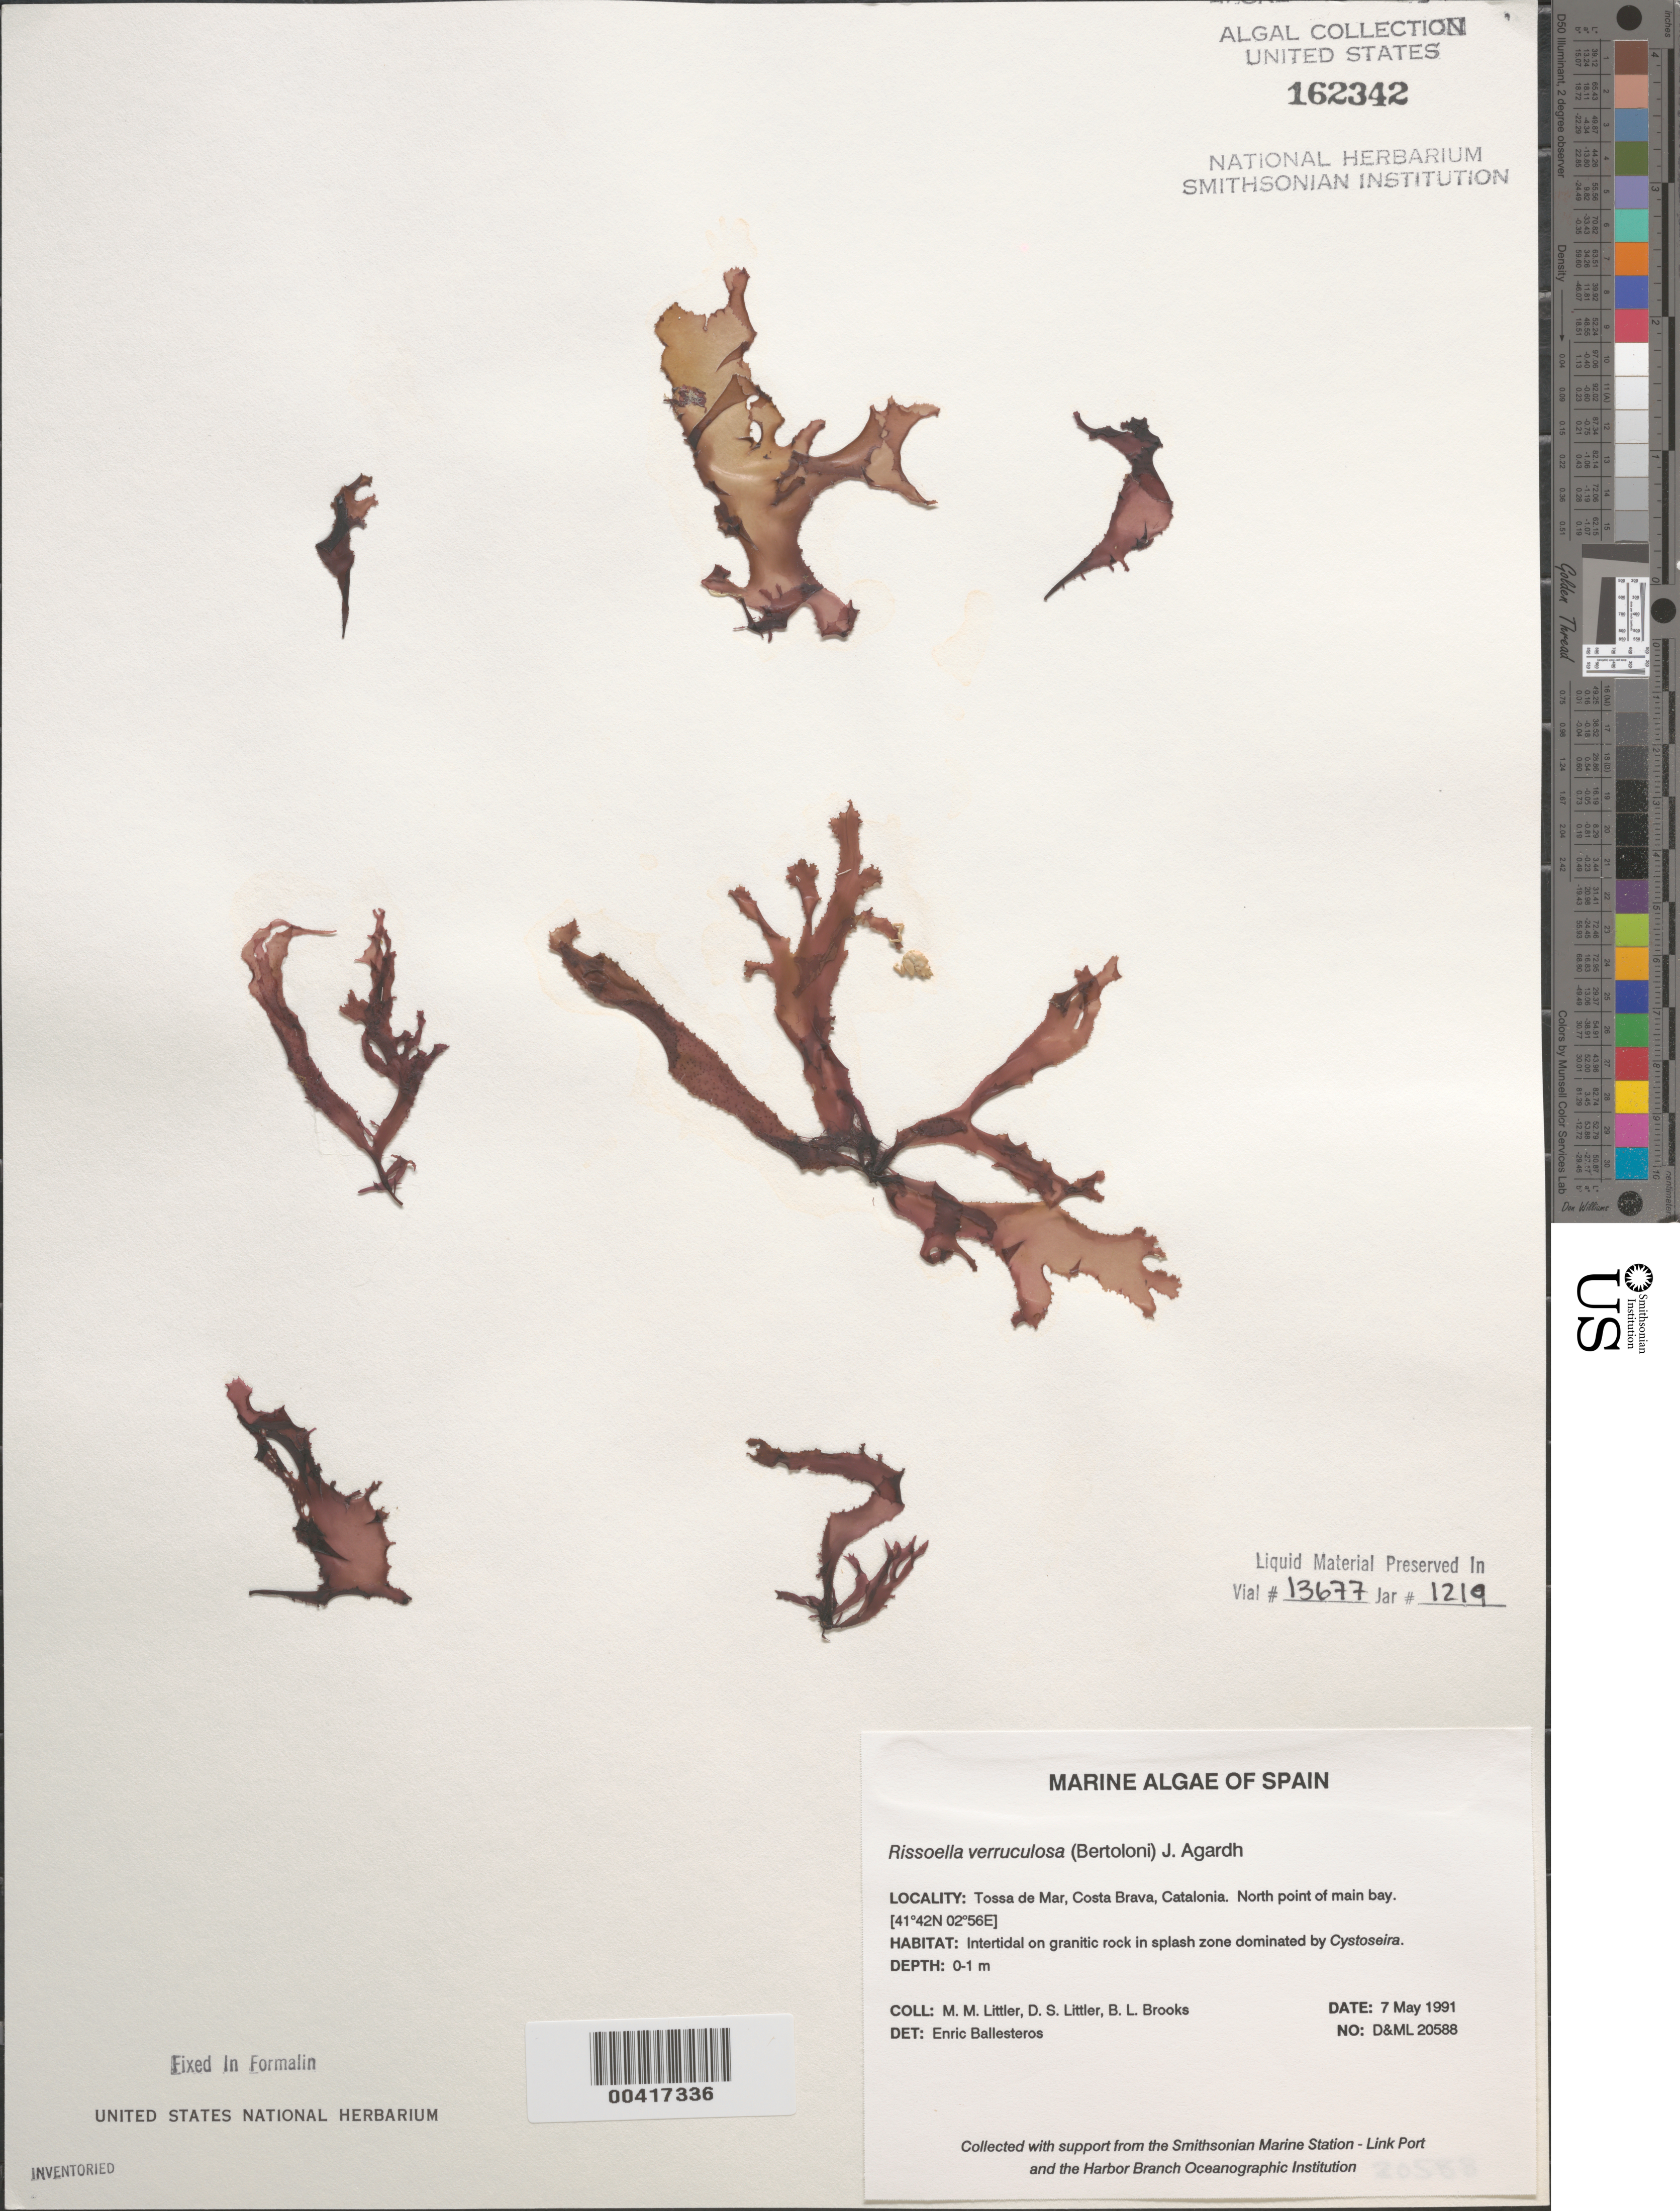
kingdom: Plantae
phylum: Rhodophyta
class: Florideophyceae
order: Gigartinales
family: Rissoellaceae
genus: Rissoella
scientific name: Rissoella verruculosa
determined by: Ballesteros, E.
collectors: M. M. Littler, D. S. Littler & B. Brooks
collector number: D&ML 20588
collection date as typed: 07 May 1991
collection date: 1991-05-07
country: Spain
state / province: Catalunya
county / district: Girona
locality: Tossa de mar, costa brava, catalonia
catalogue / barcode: US 162342